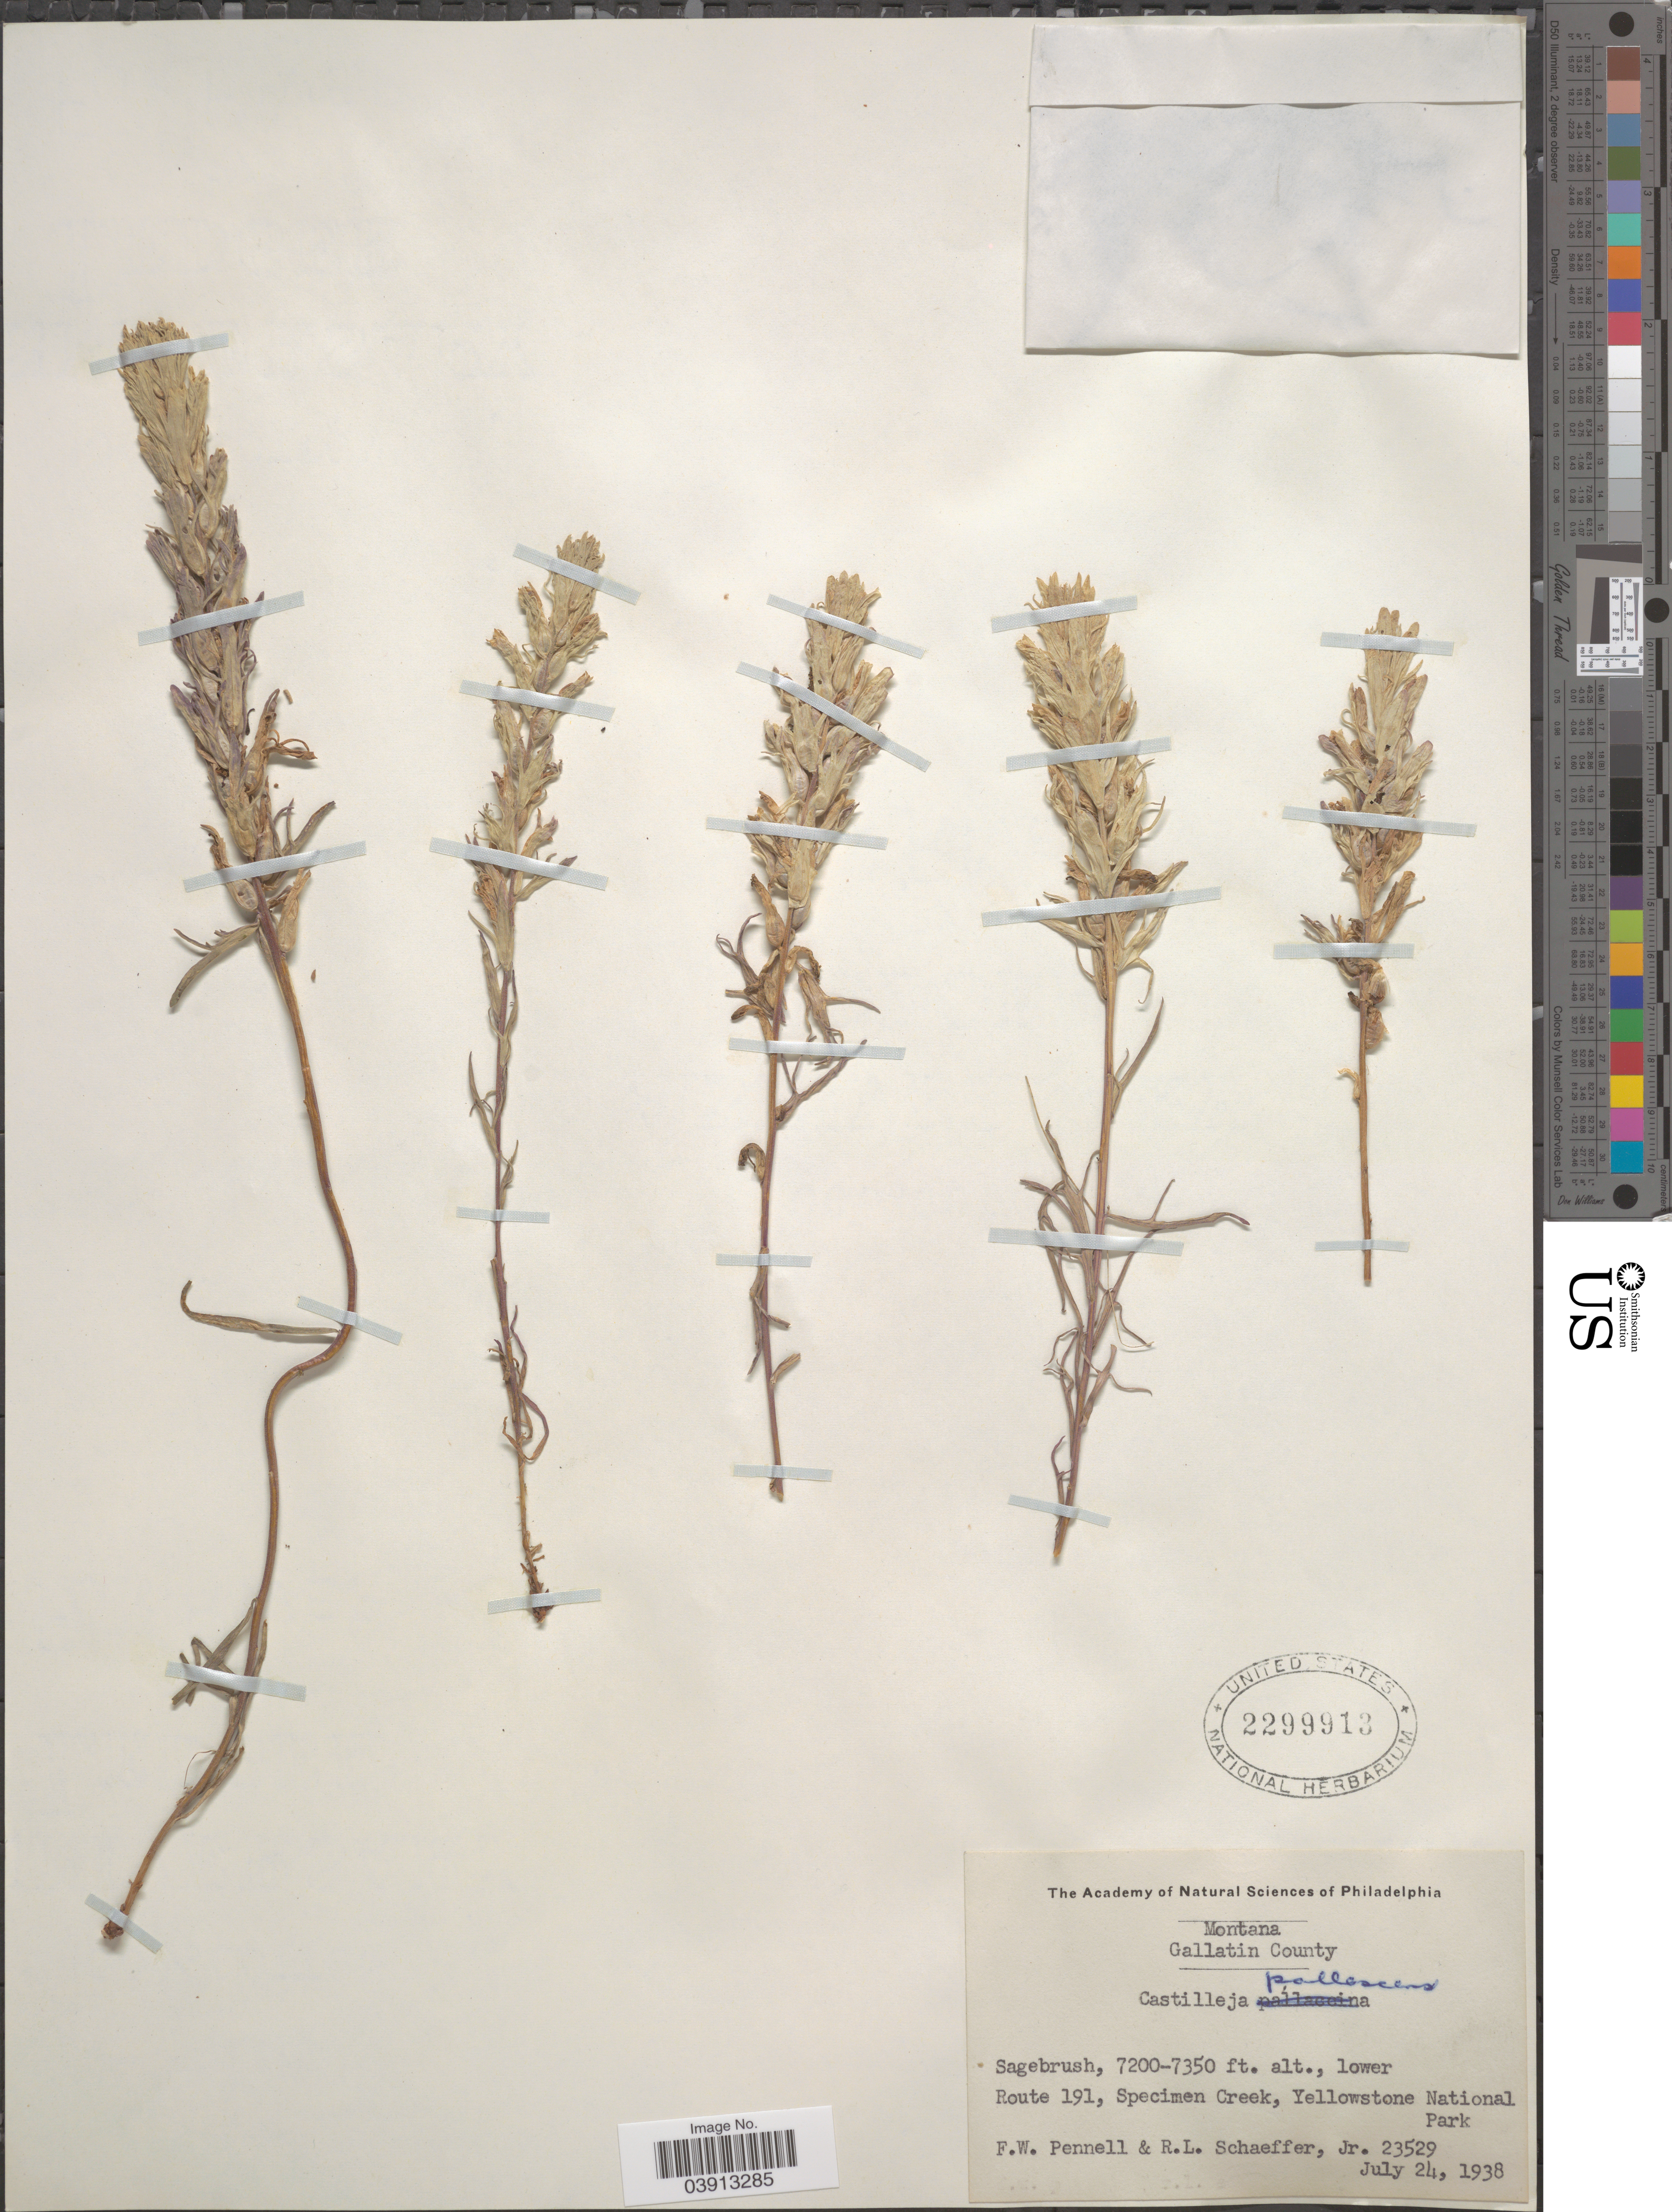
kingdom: Plantae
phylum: Tracheophyta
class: Magnoliopsida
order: Lamiales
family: Orobanchaceae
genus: Castilleja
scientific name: Castilleja pallescens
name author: (A. Gray) Greenm.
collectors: F. W. Pennell & R. L. Schaeffer Jr.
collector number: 23529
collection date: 1938-07-24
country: United States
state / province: Montana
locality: Gallatin County. Route 191, Specimen Creek, Yellowstone National Park.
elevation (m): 2195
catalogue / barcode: US 2299913